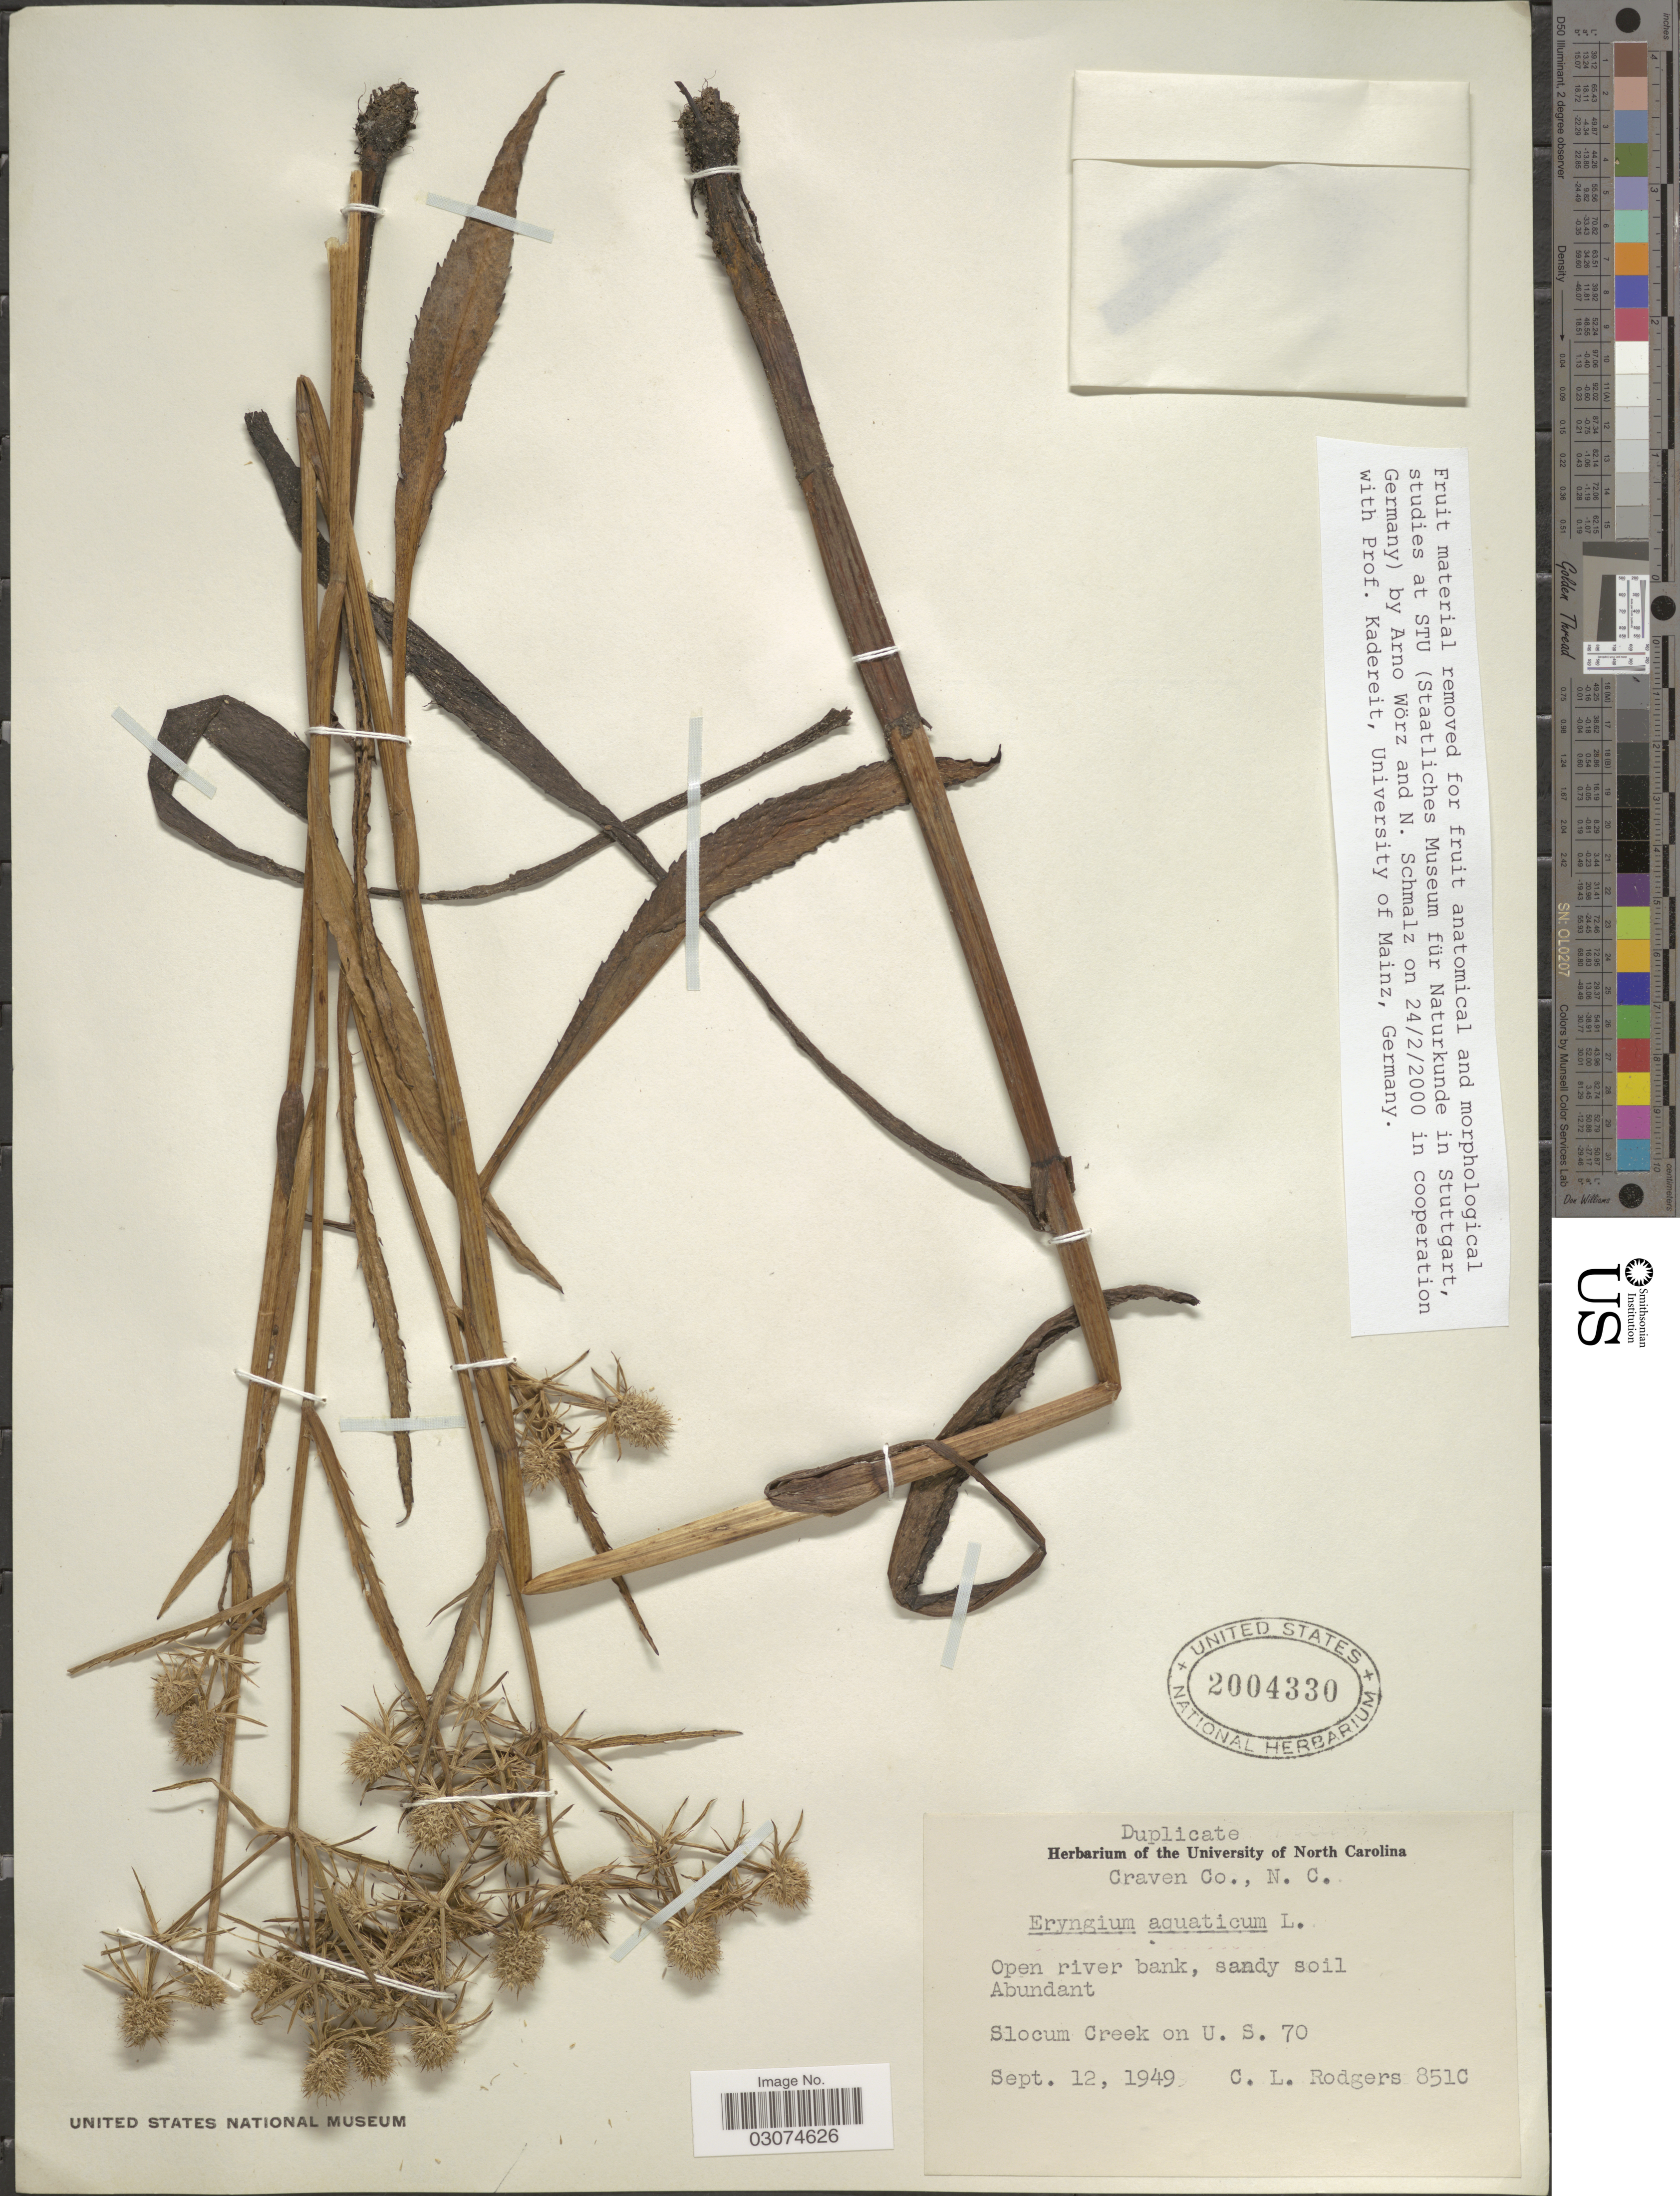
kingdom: Plantae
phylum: Tracheophyta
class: Magnoliopsida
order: Apiales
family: Apiaceae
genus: Eryngium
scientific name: Eryngium aquaticum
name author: L.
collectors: C. Rodgers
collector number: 851C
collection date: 1949-09-12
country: United States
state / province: North Carolina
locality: Craven Co., N. C. Slocum Creek on U. S. 70.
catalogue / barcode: US 2004330